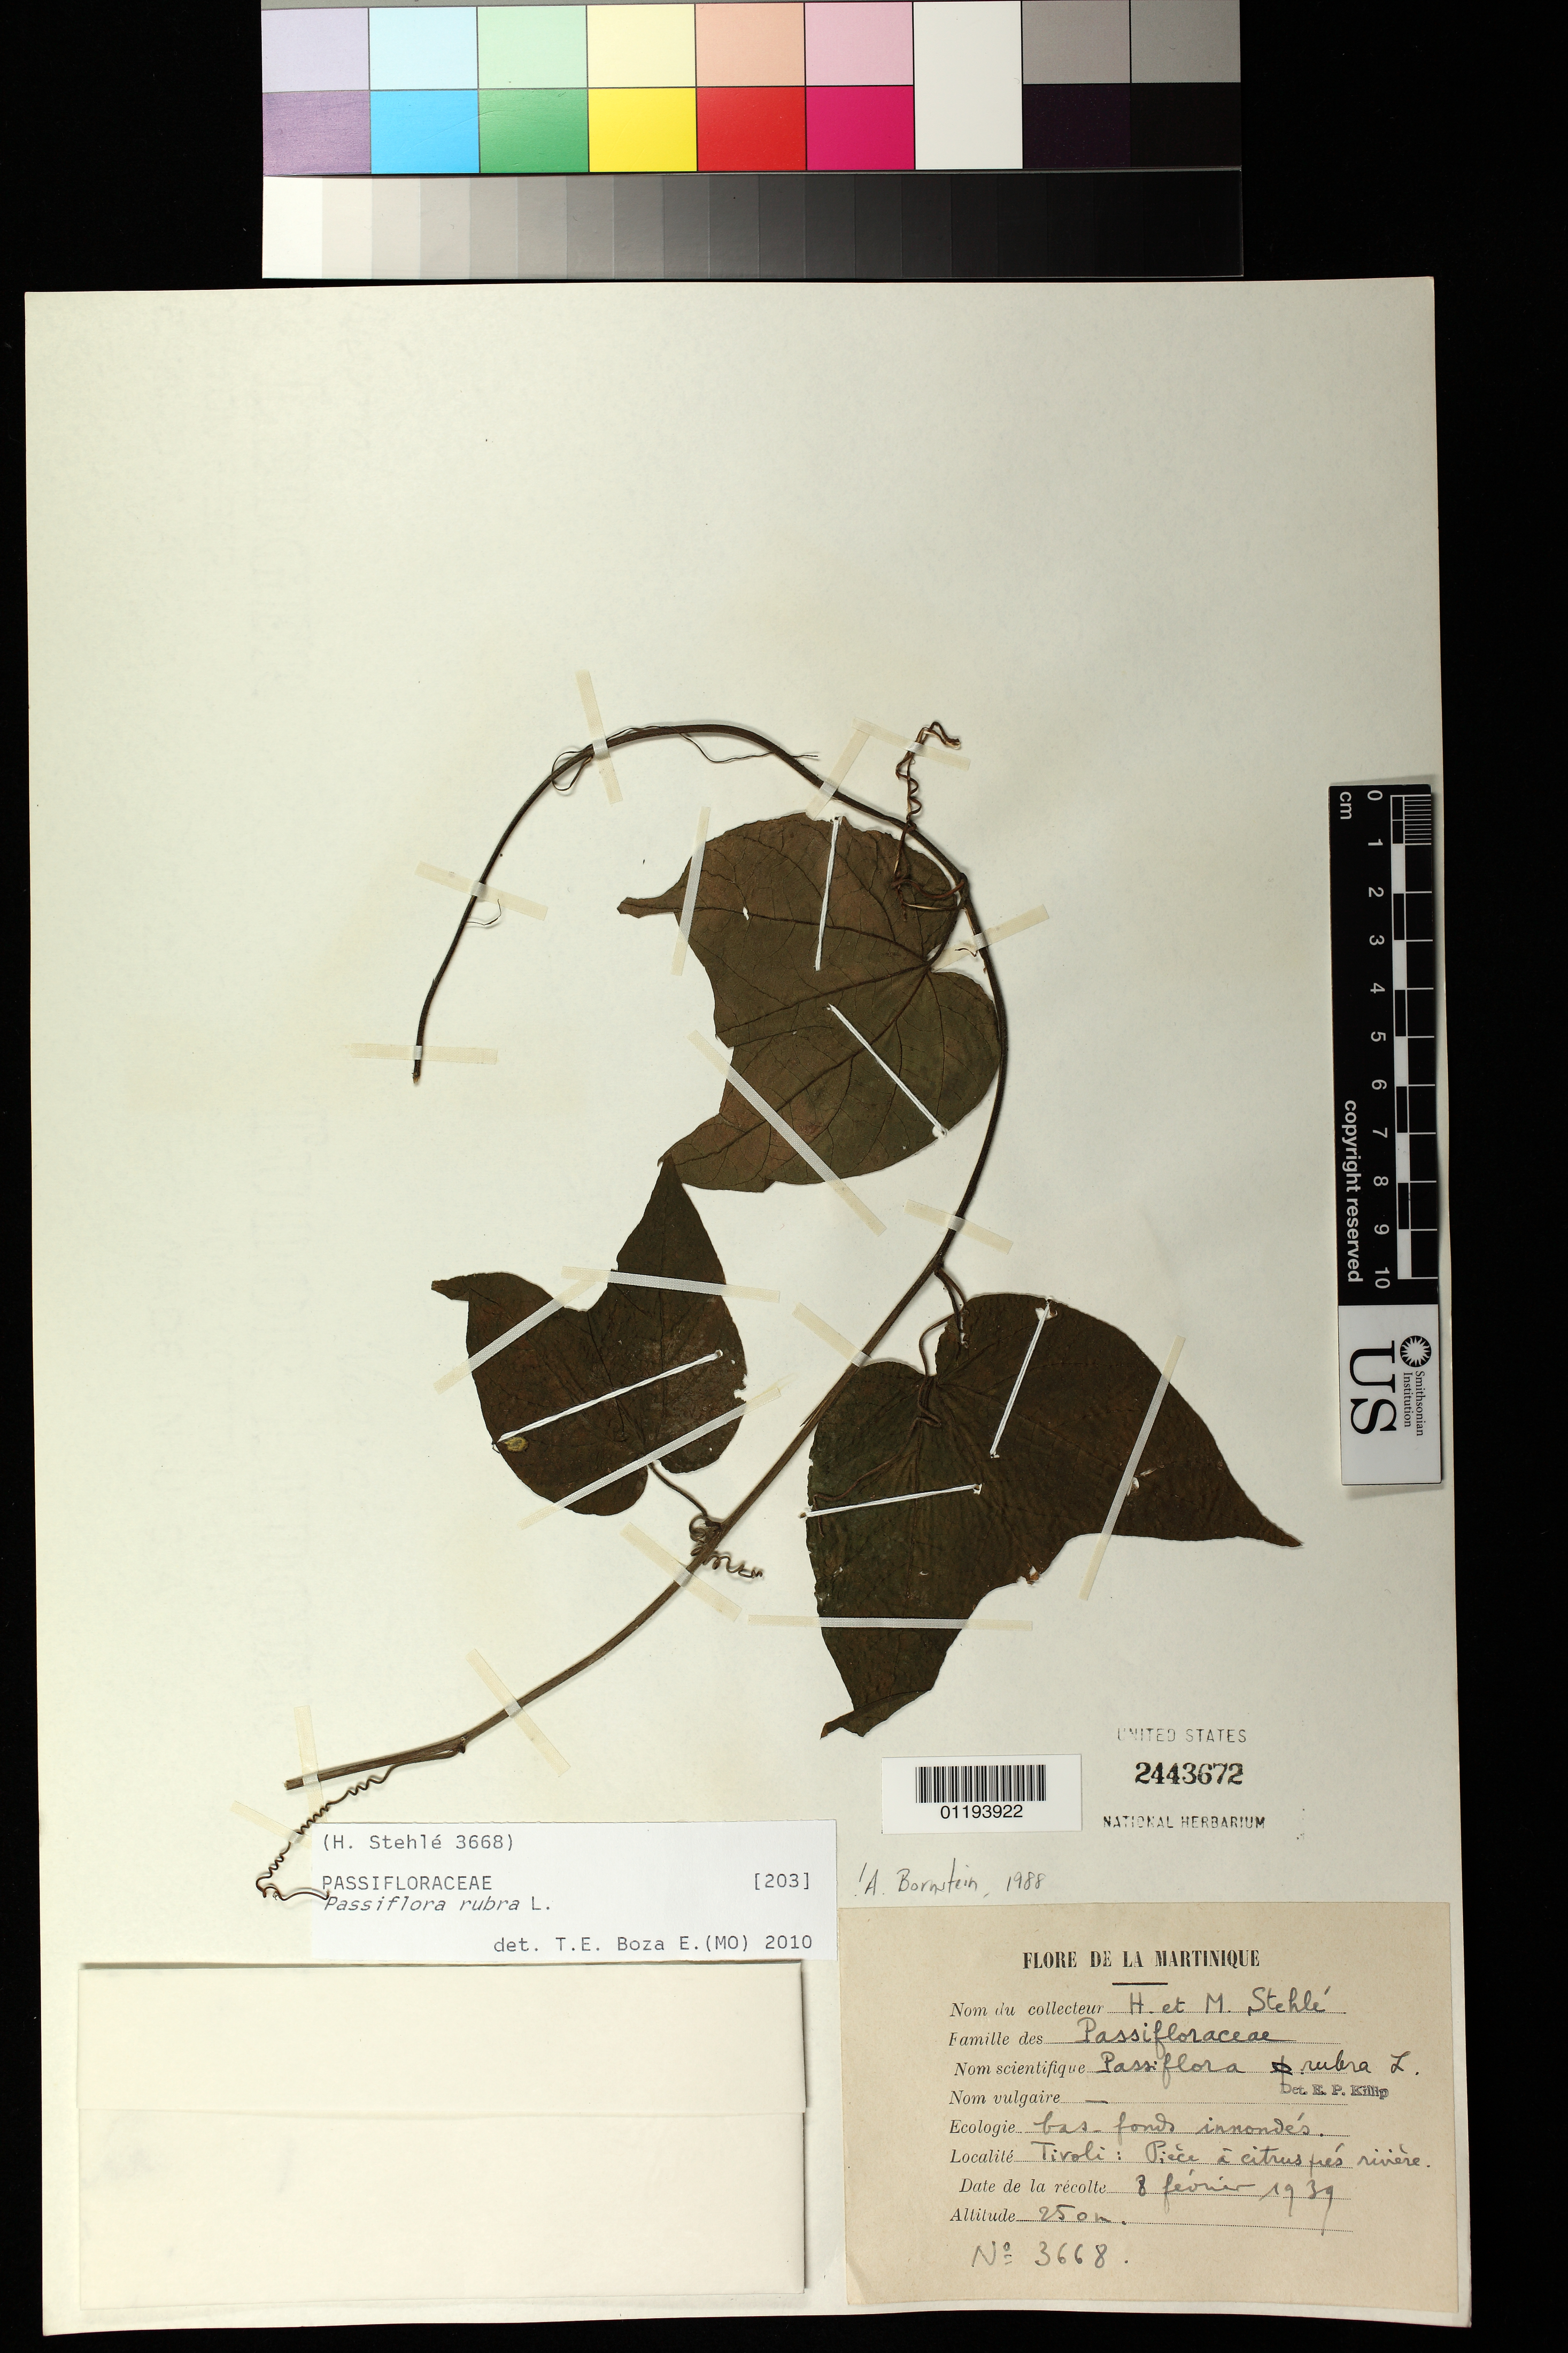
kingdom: Plantae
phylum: Tracheophyta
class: Magnoliopsida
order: Malpighiales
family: Passifloraceae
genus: Passiflora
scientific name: Passiflora rubra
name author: L.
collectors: H. Stehlé & M. Stehlé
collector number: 3668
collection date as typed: Feb 8 1939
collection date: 1939-02-08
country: Martinique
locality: Tivoli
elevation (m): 250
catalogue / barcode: US 2443672